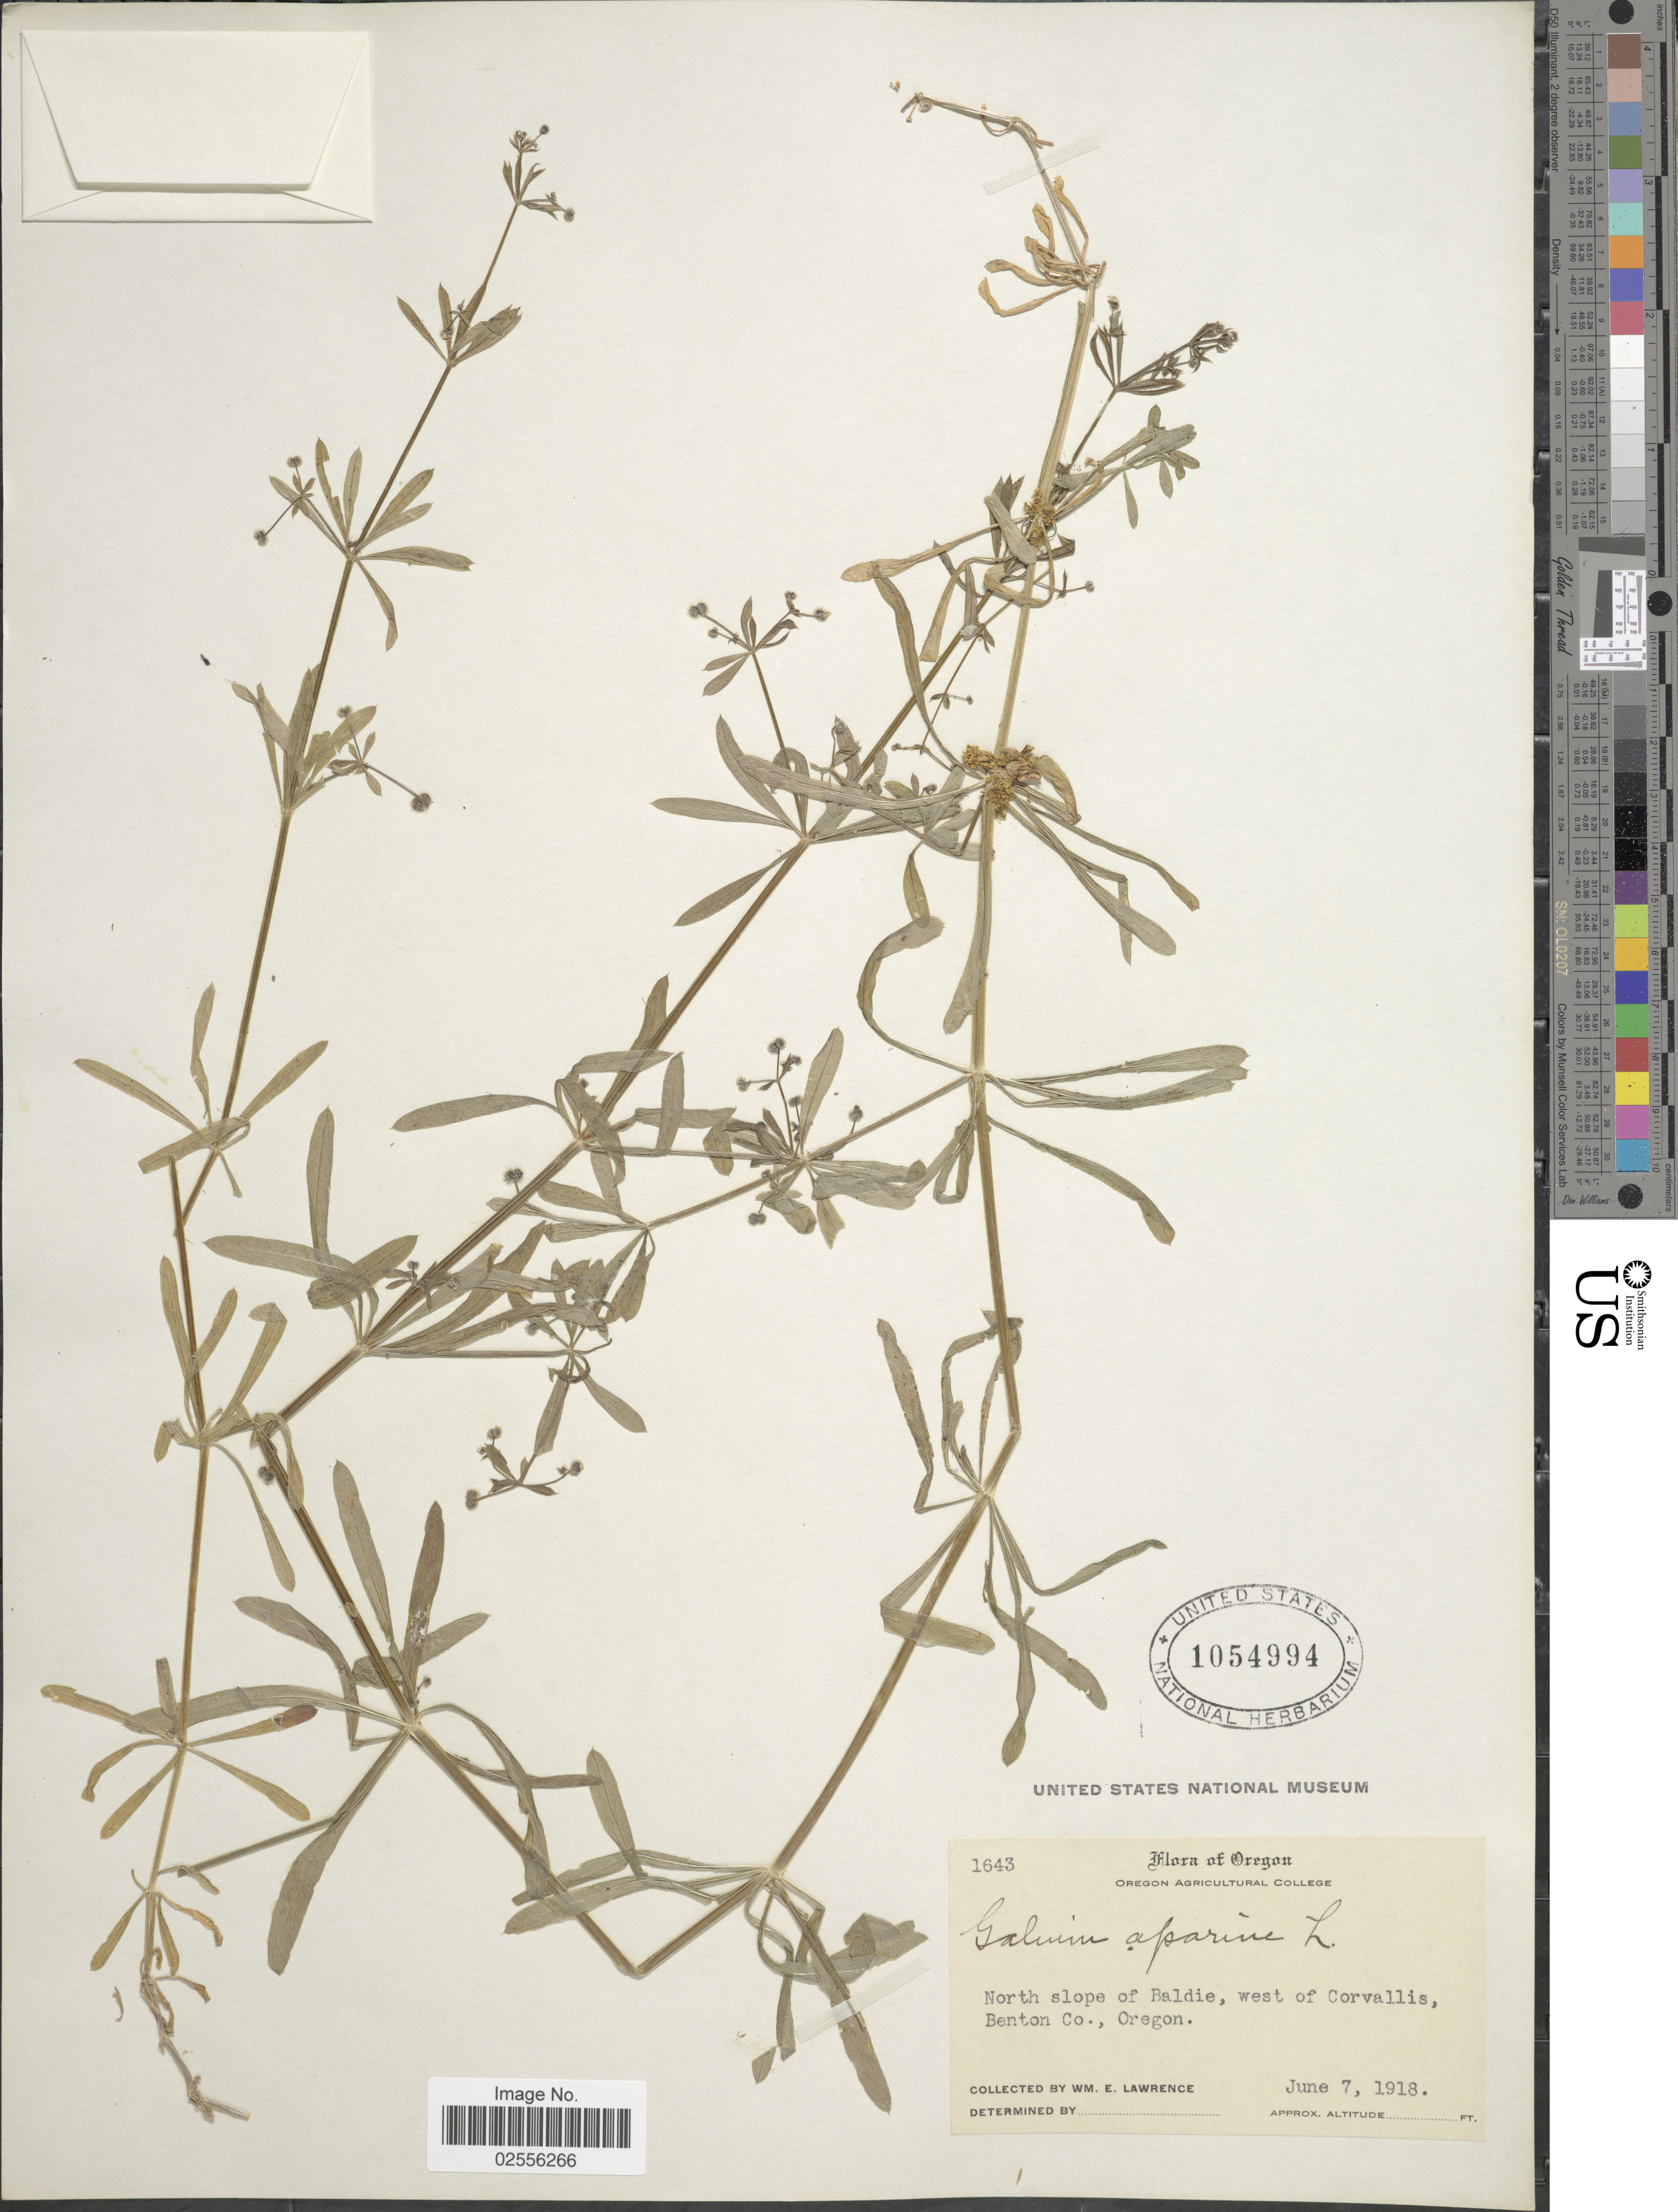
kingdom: Plantae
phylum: Tracheophyta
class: Magnoliopsida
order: Gentianales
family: Rubiaceae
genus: Galium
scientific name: Galium aparine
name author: L.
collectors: W. Lawrence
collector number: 1643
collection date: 1918-06-07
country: United States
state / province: Oregon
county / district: Benton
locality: North slope of Baldie, west of Corvallis, Benton Co.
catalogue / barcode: US 1054994